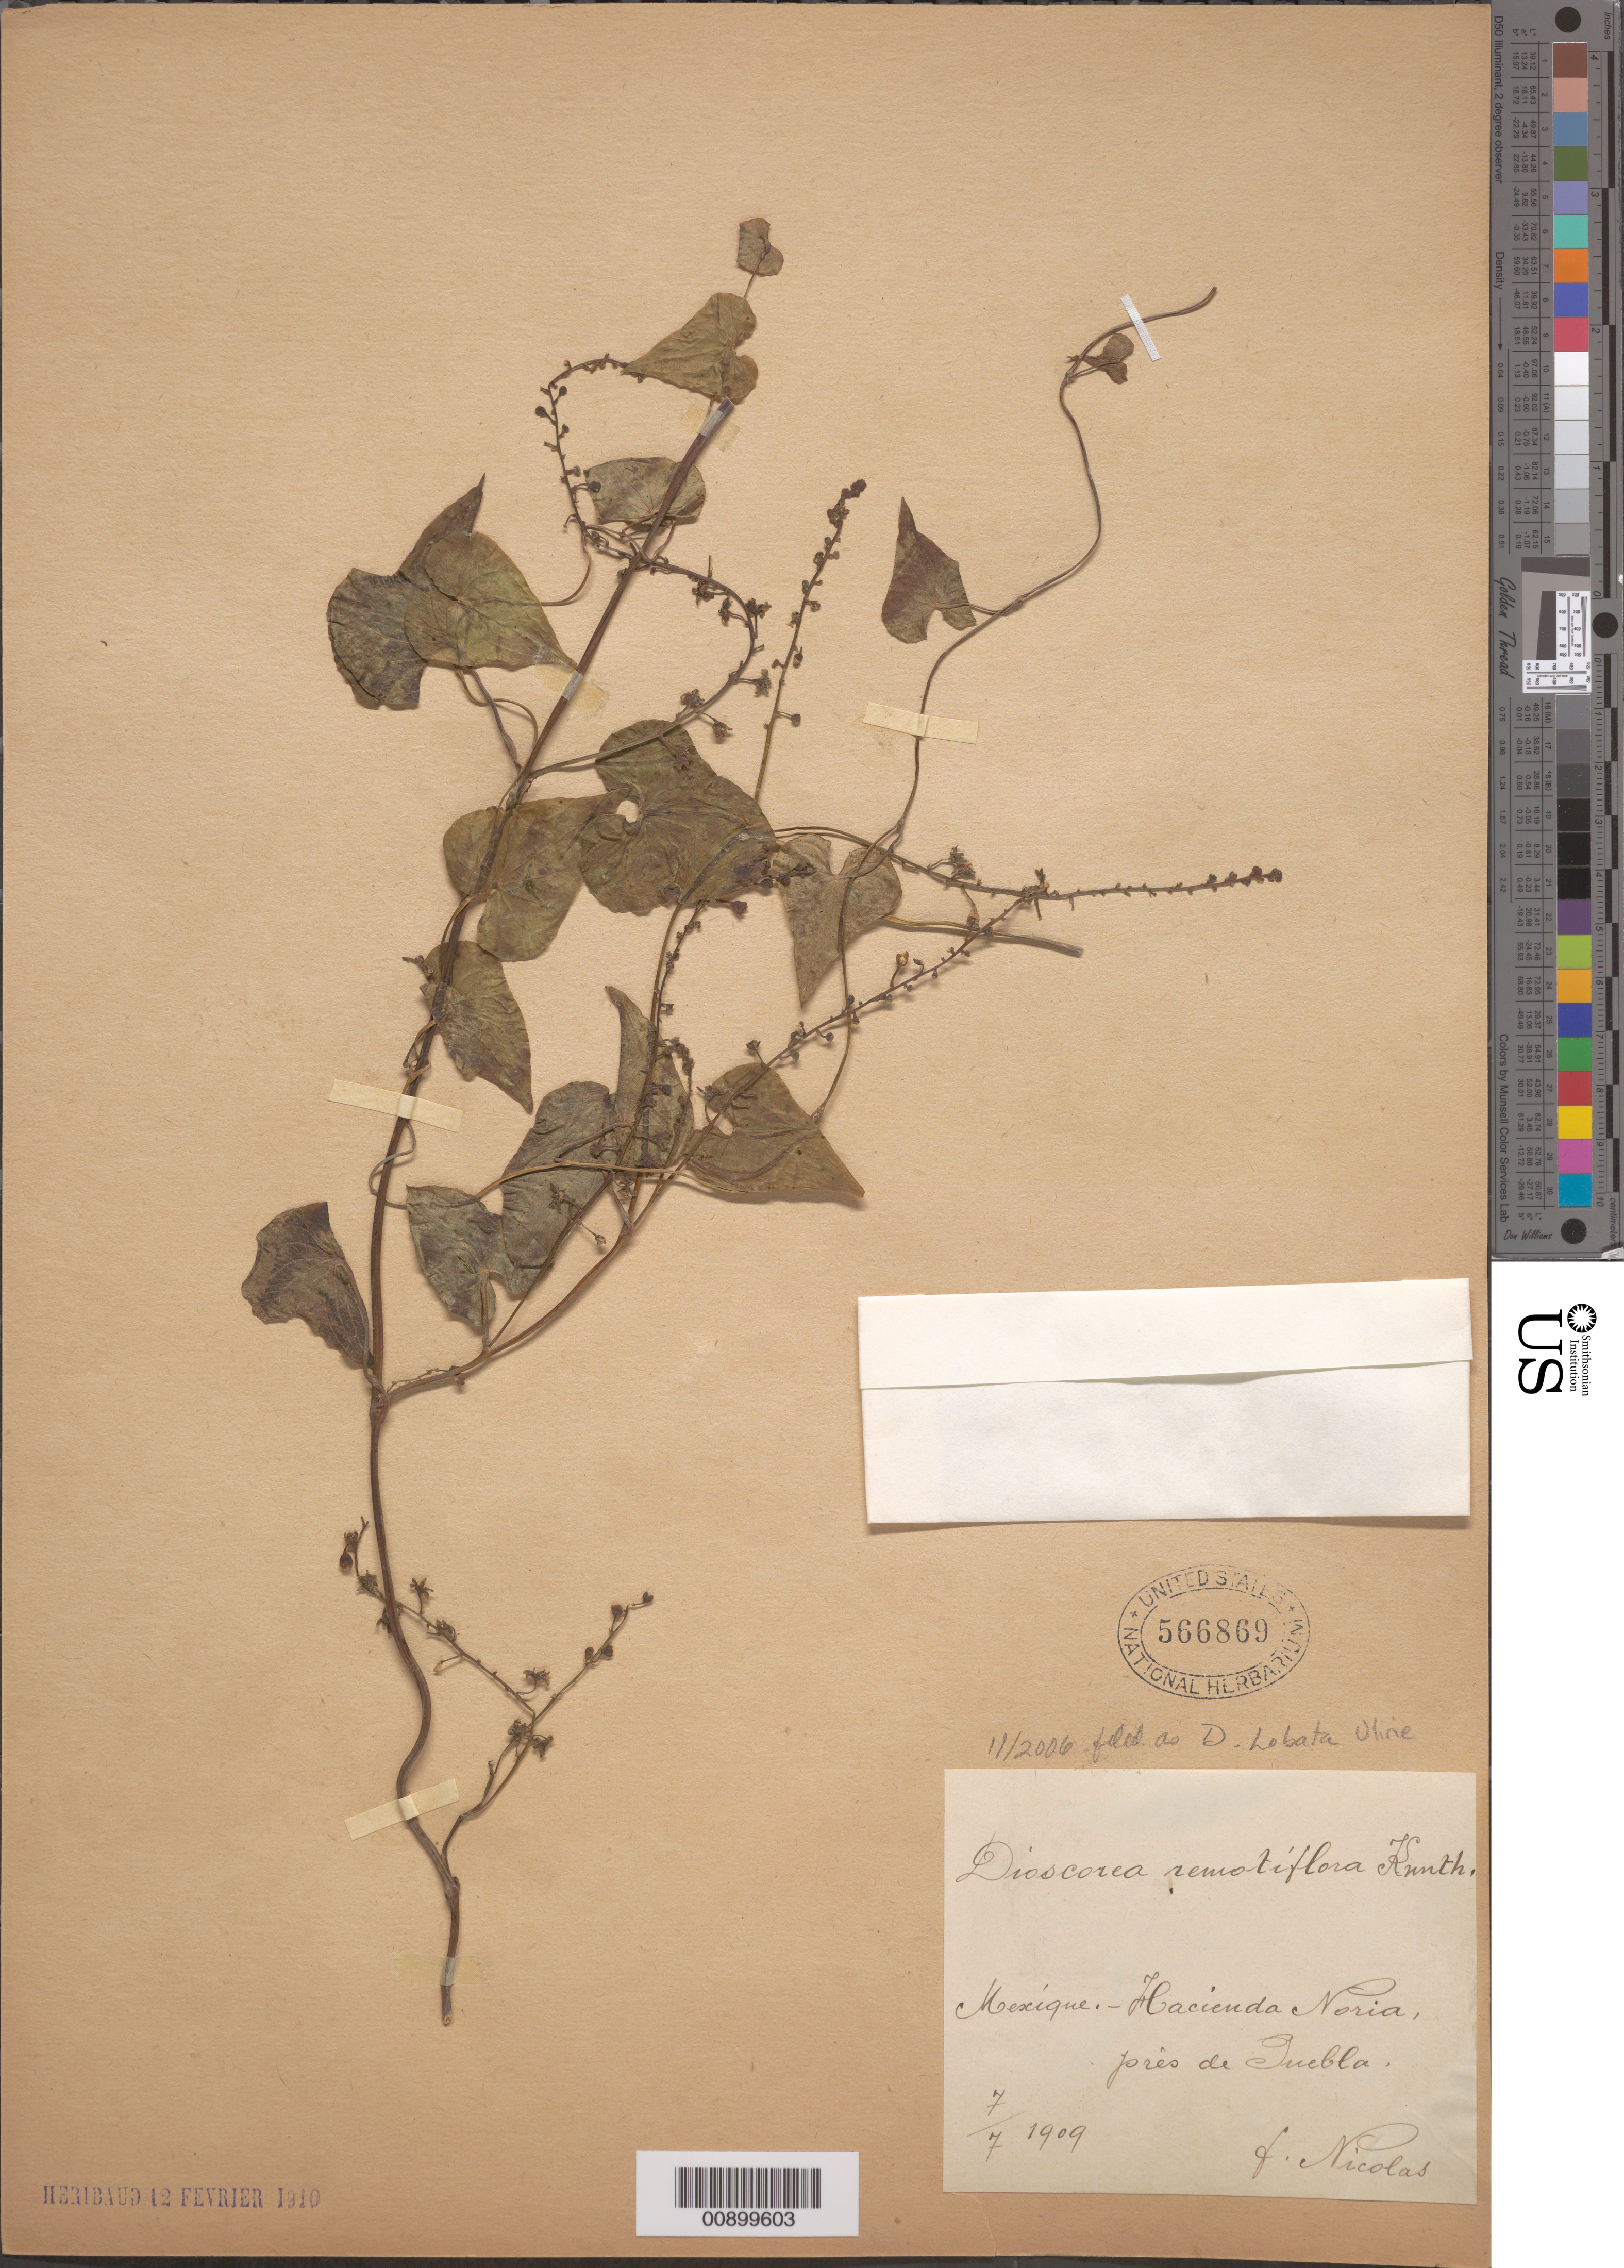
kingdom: Plantae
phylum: Tracheophyta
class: Liliopsida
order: Dioscoreales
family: Dioscoreaceae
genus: Dioscorea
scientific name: Dioscorea lobata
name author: Uline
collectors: F. Nicolas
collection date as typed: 07 Jul 1909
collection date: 1909-07-07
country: Mexico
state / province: Puebla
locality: Hacienda Noria près de Puebla.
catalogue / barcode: US 566869